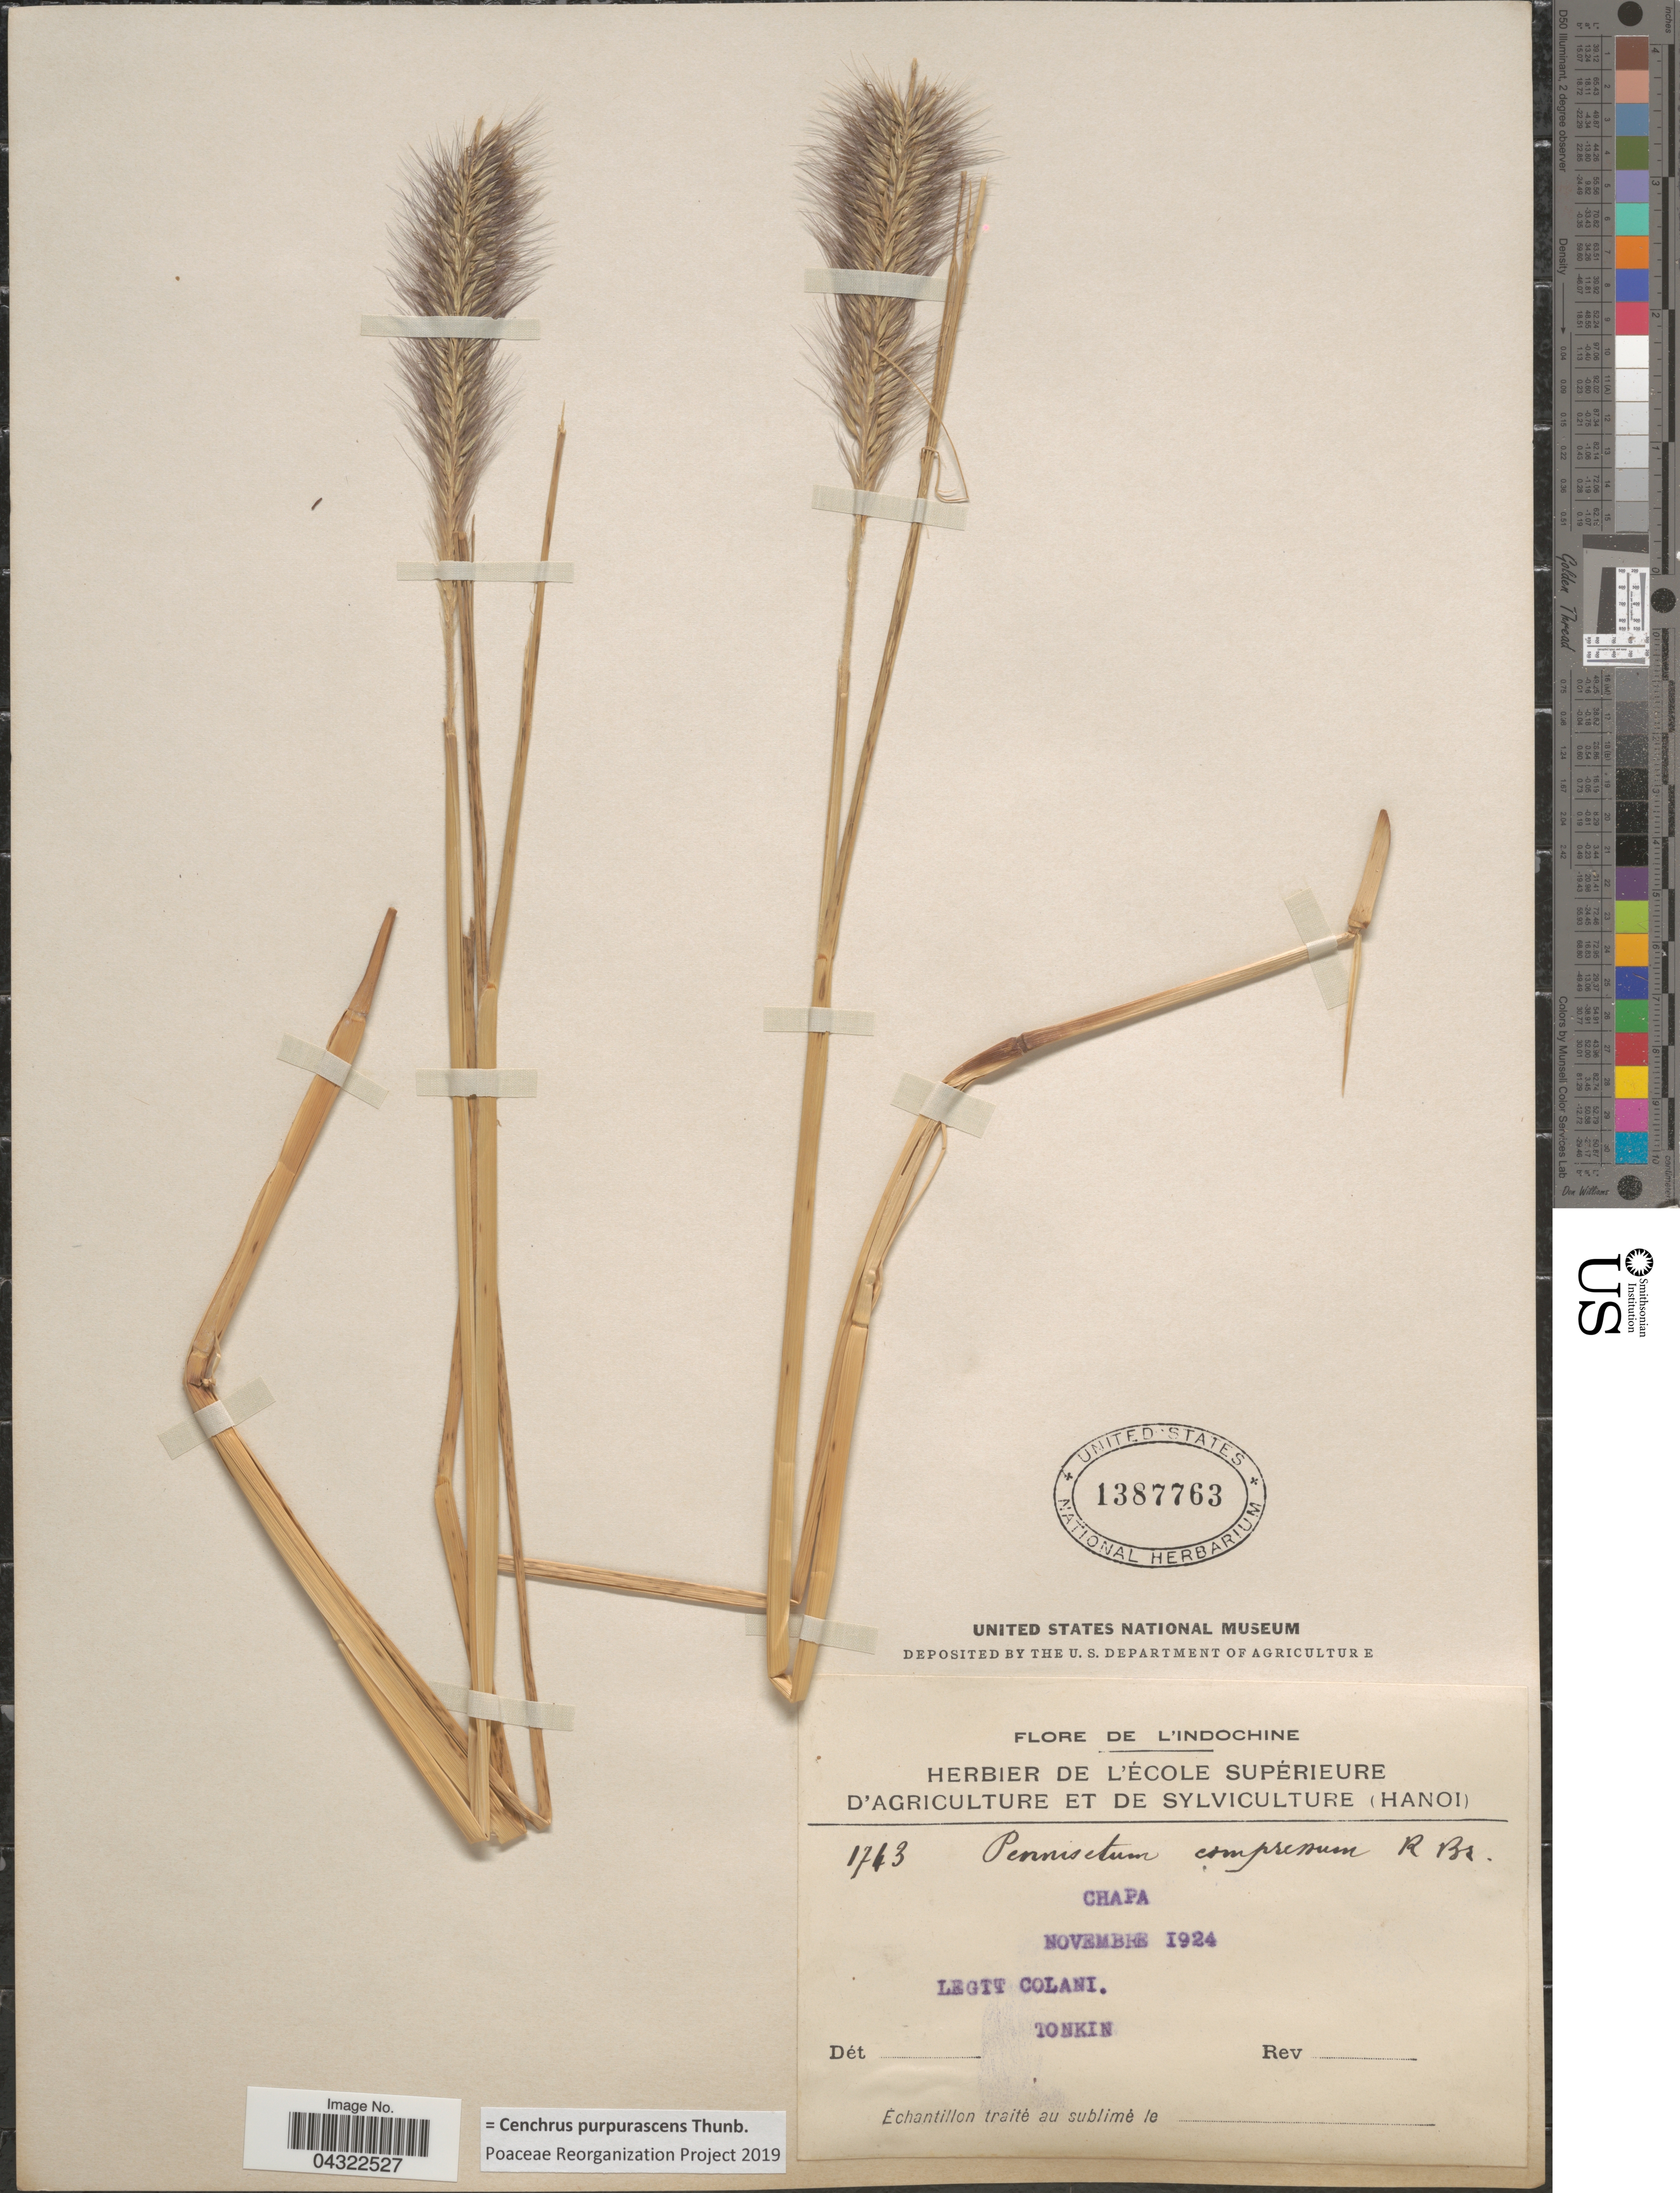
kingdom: Plantae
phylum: Tracheophyta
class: Liliopsida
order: Poales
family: Poaceae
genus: Cenchrus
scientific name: Cenchrus purpurascens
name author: Thunb.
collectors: Colani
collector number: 1743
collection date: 1924-11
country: Vietnam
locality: L'Indochine. Chapa. Tonkin.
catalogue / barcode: US 1387763